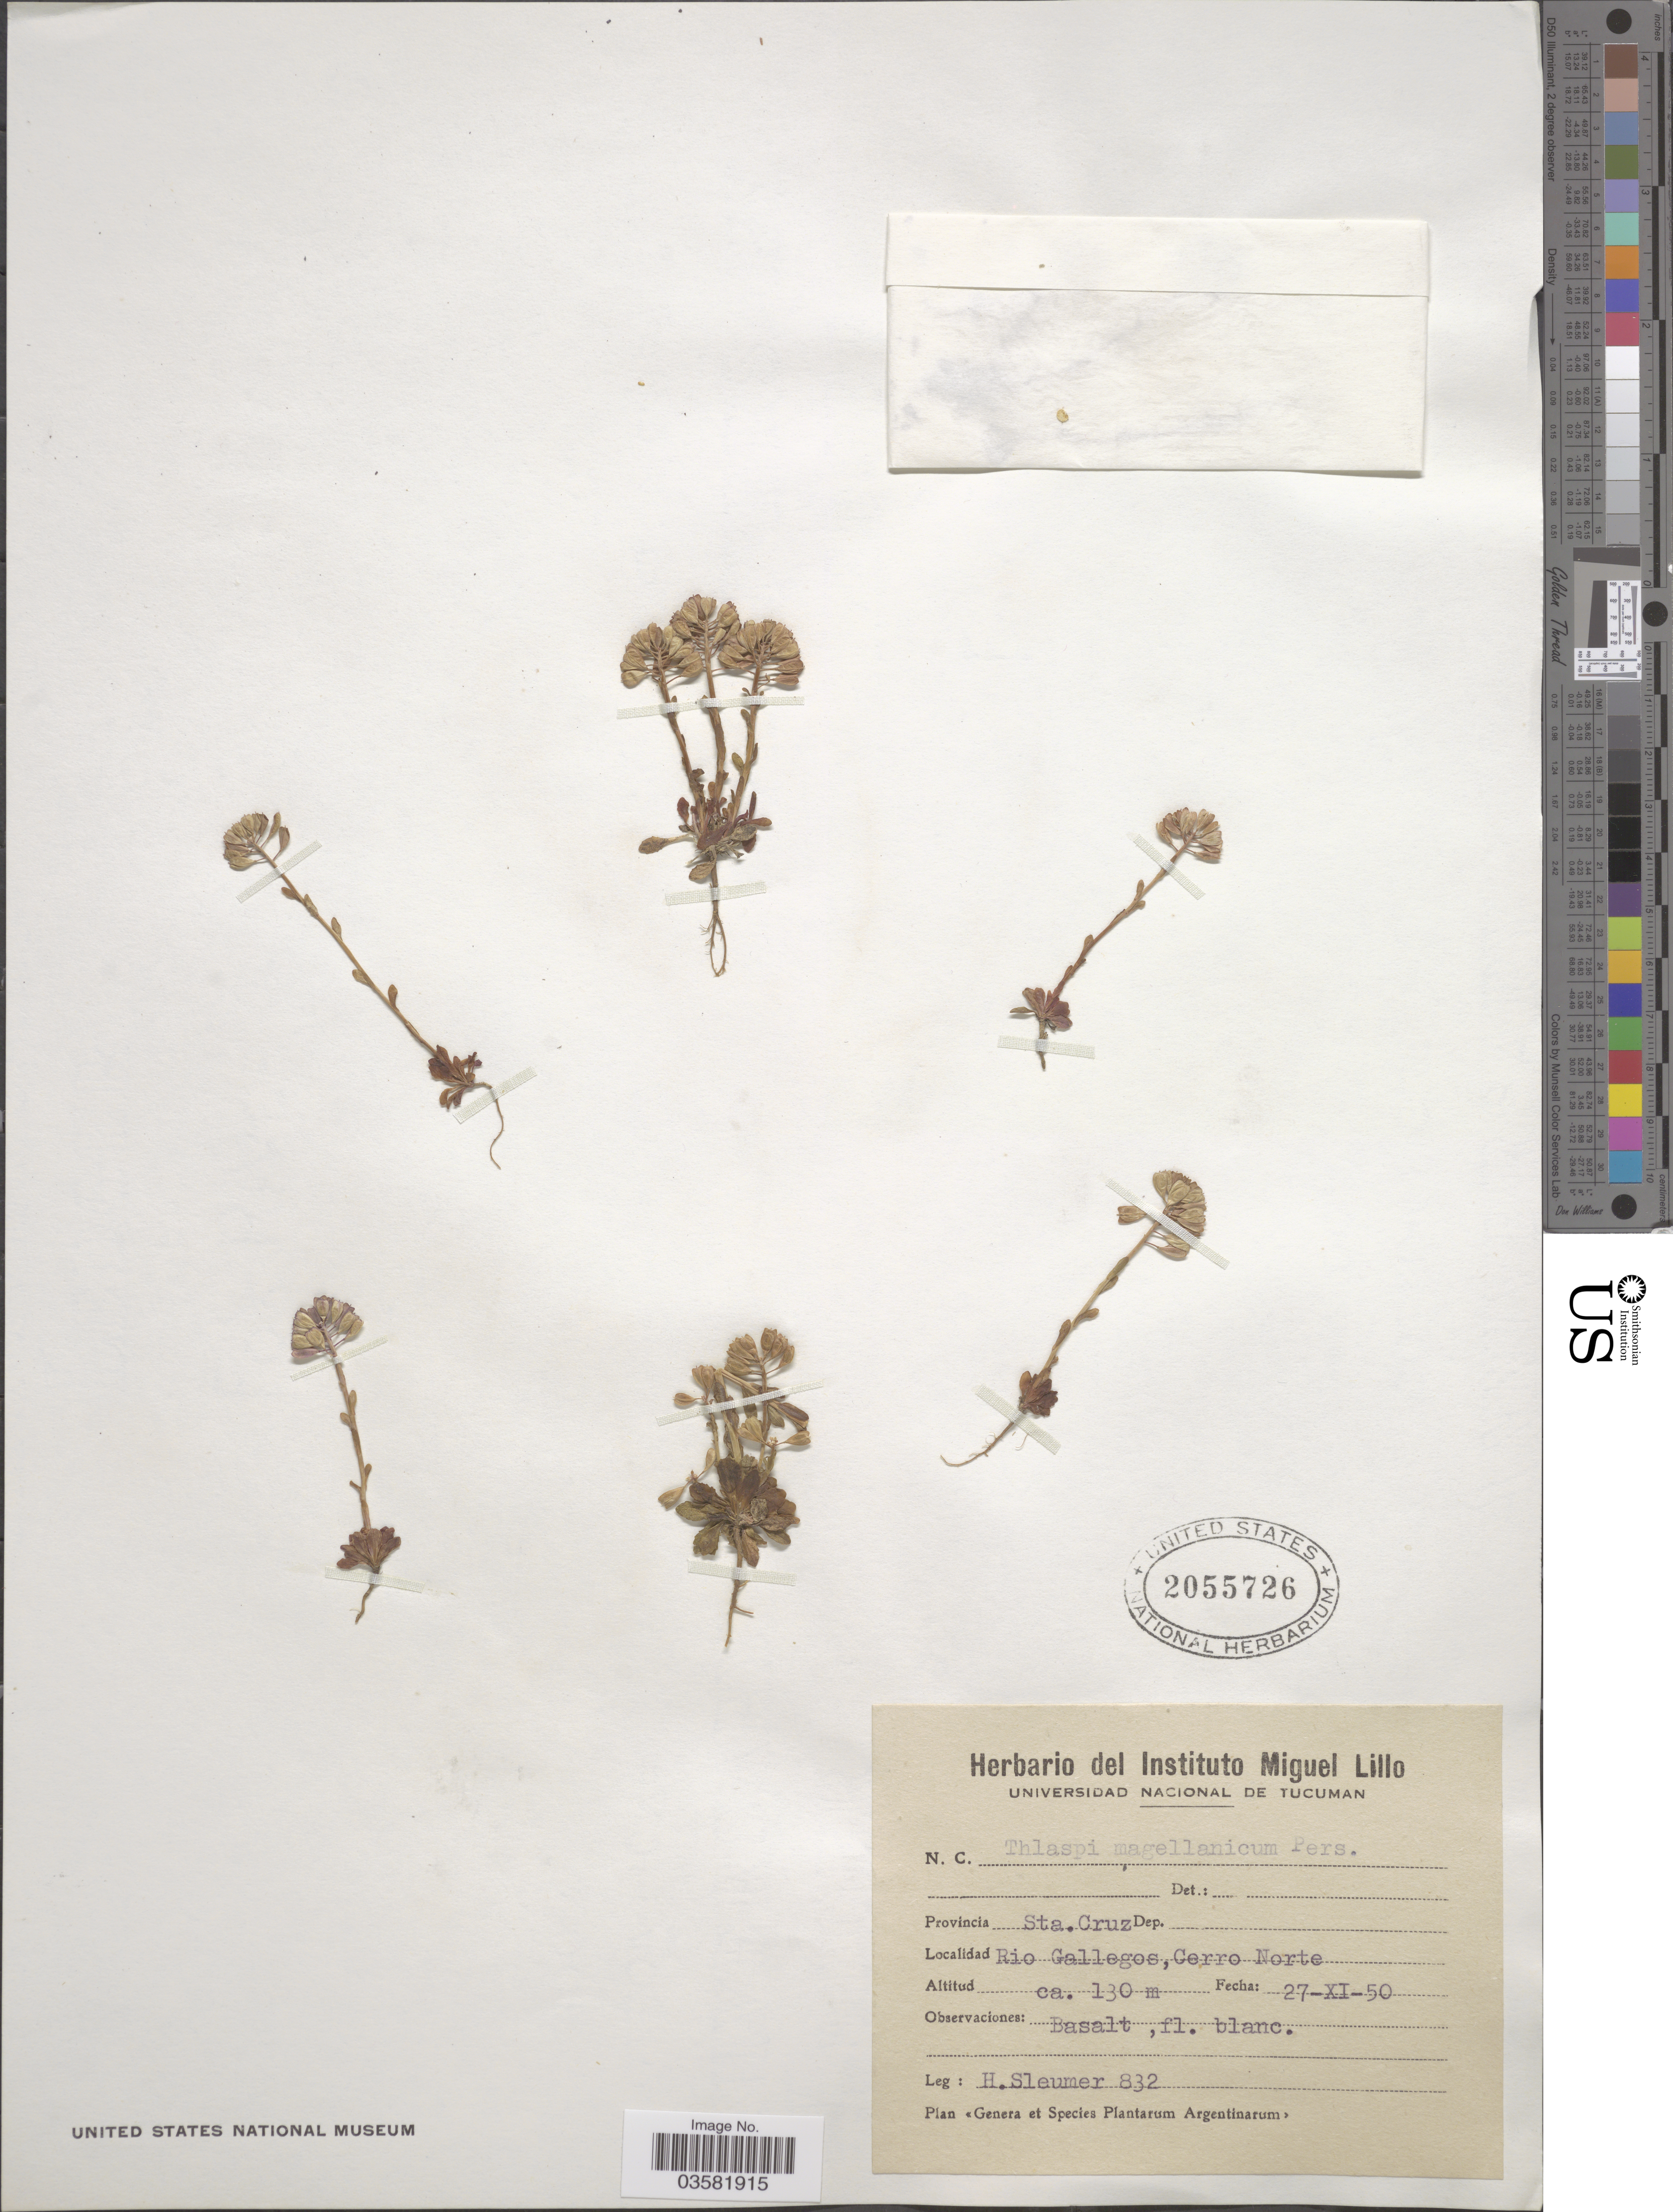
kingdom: Plantae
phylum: Tracheophyta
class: Magnoliopsida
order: Brassicales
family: Brassicaceae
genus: Thlaspi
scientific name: Thlaspi magellanicum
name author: Pers.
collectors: H. O. Sleumer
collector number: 832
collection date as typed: Transcribed d/m/y: 27/11/50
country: Argentina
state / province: Santa Cruz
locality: Rio Gallegos, Cerro Norte.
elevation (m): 130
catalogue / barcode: US 2055726